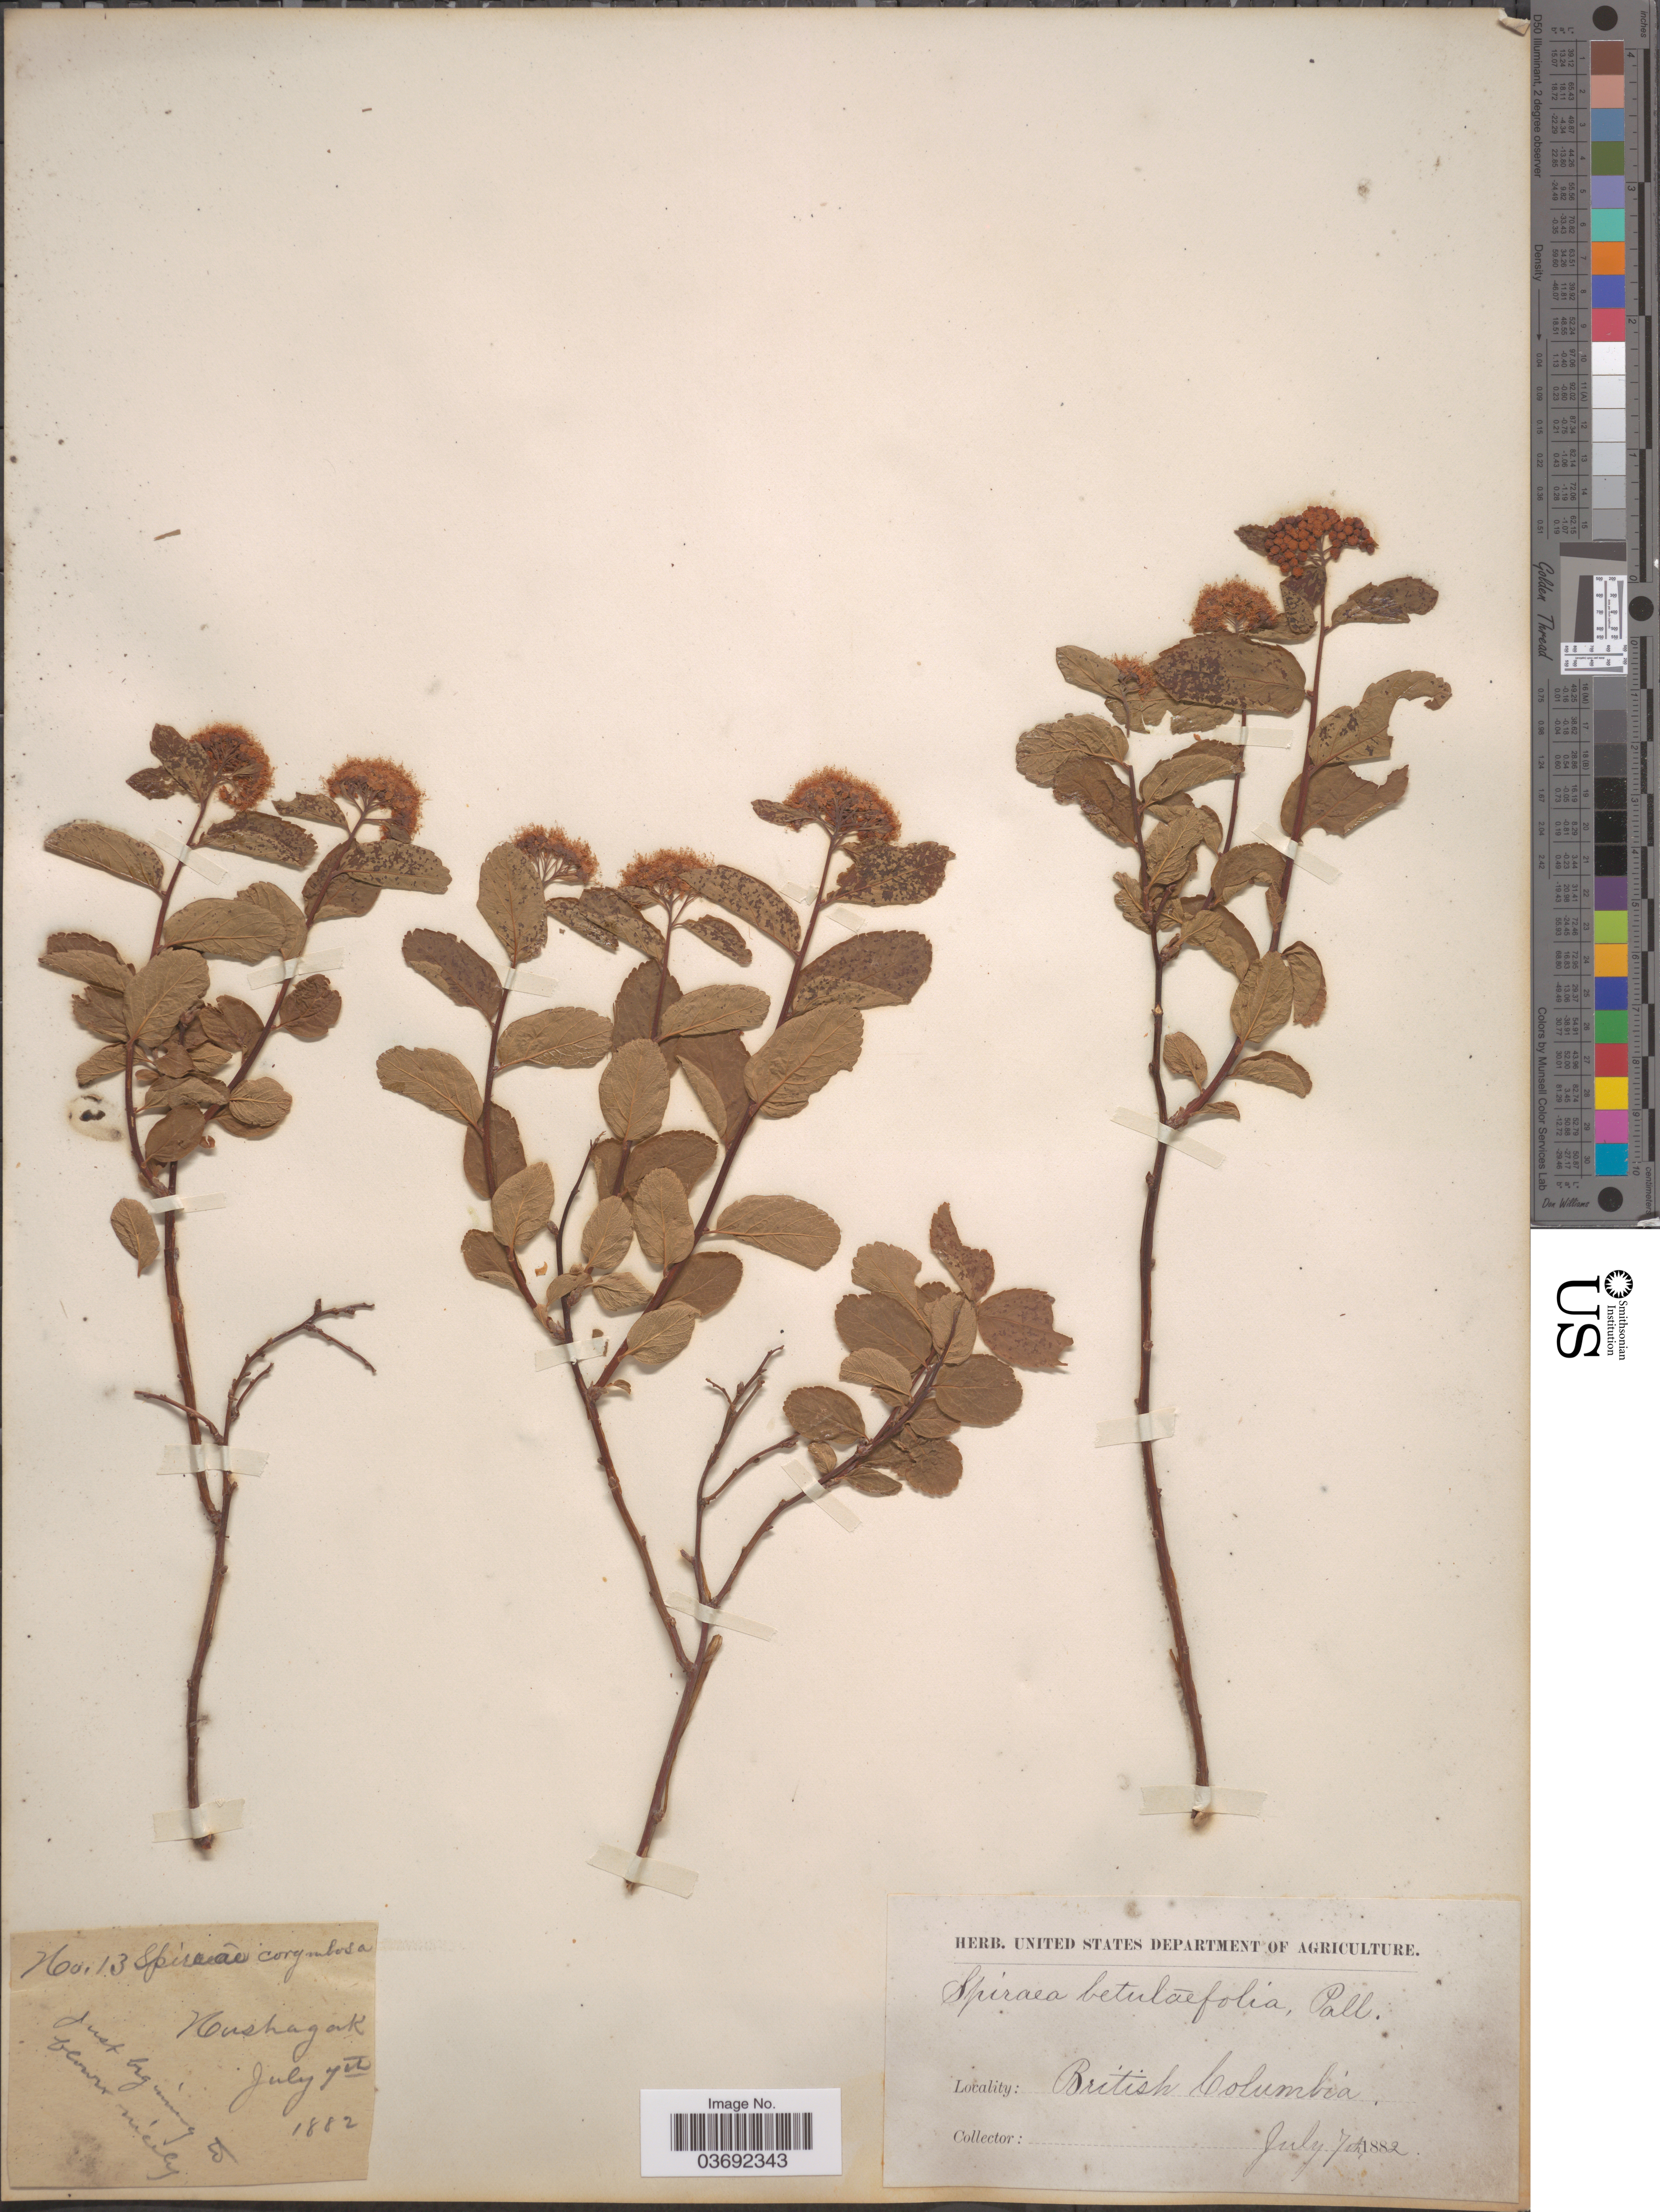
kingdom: Plantae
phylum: Tracheophyta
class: Magnoliopsida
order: Rosales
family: Rosaceae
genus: Spiraea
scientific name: Spiraea densiflora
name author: Nutt. ex Greenm.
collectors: ex herb. U. S. Department of Agriculture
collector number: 13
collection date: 1882-07-07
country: Canada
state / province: British Columbia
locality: Nushagak.